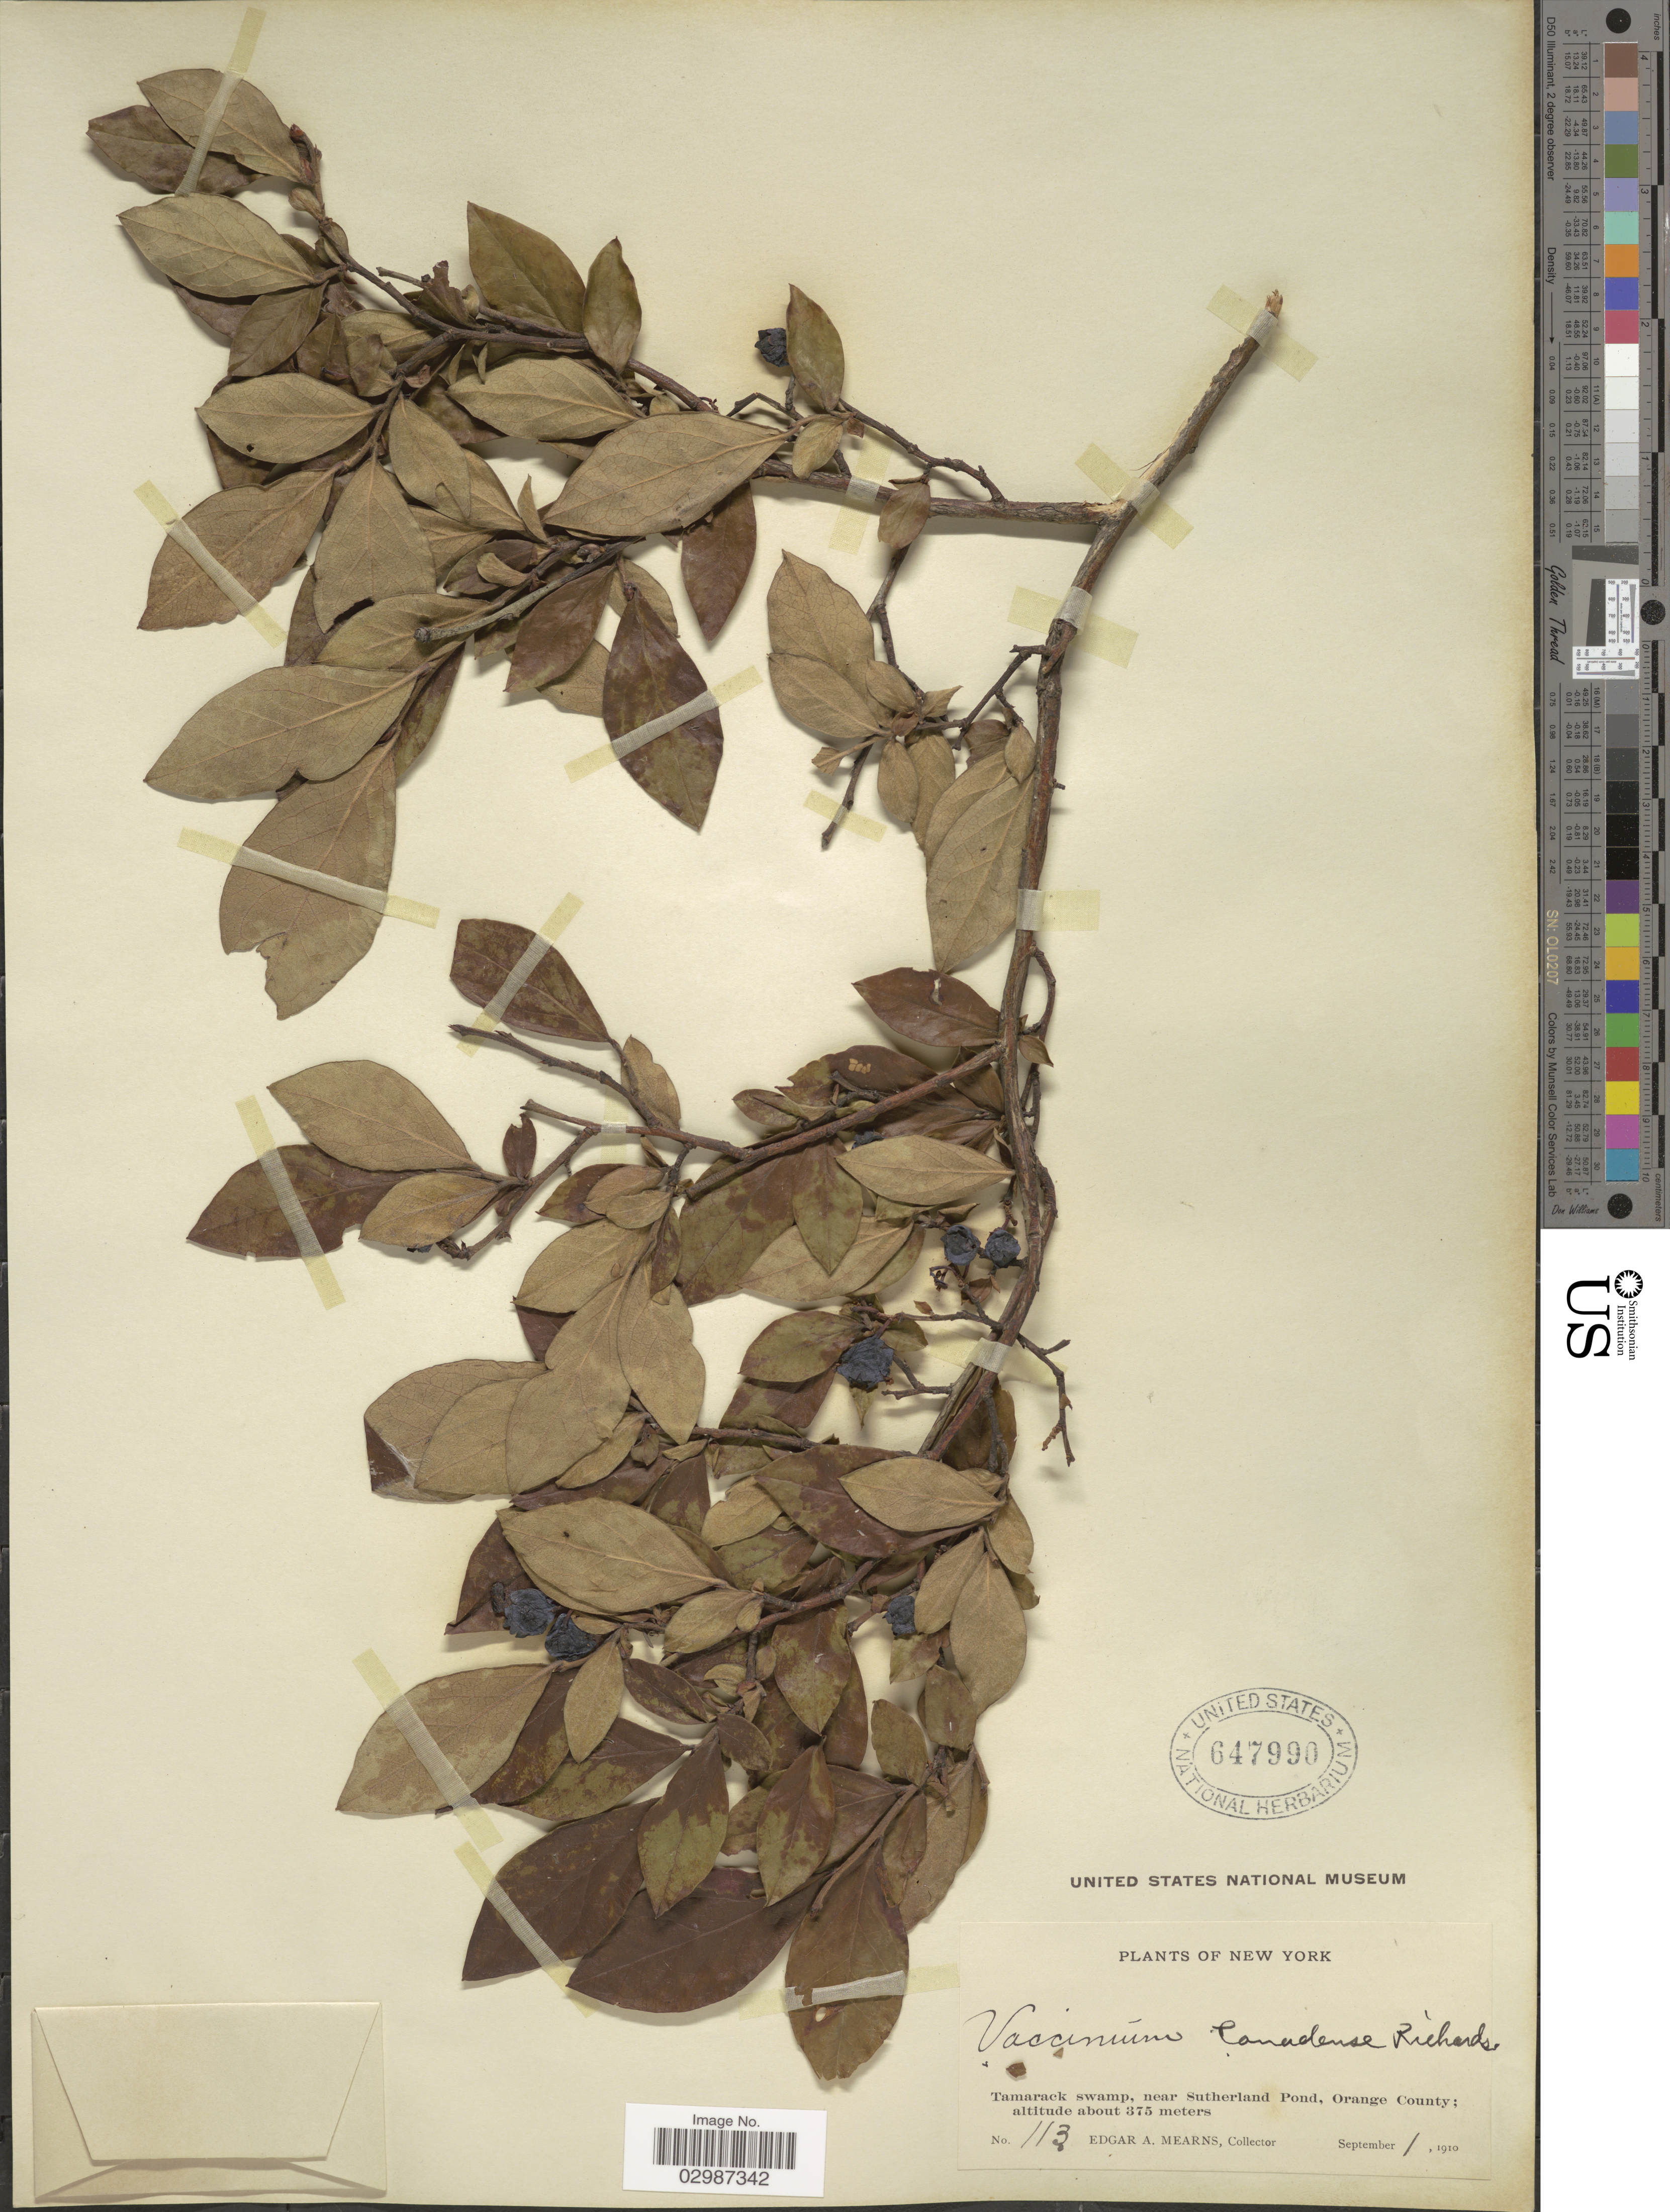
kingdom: Plantae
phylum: Tracheophyta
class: Magnoliopsida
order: Ericales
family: Ericaceae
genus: Vaccinium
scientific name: Vaccinium atrococcum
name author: (A. Gray) A. Heller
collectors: E. A. Mearns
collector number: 113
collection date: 1910-09-01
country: United States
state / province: New York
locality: Tamarack swamp, near Sutherland Pond, Orange County.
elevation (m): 375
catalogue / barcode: US 647990